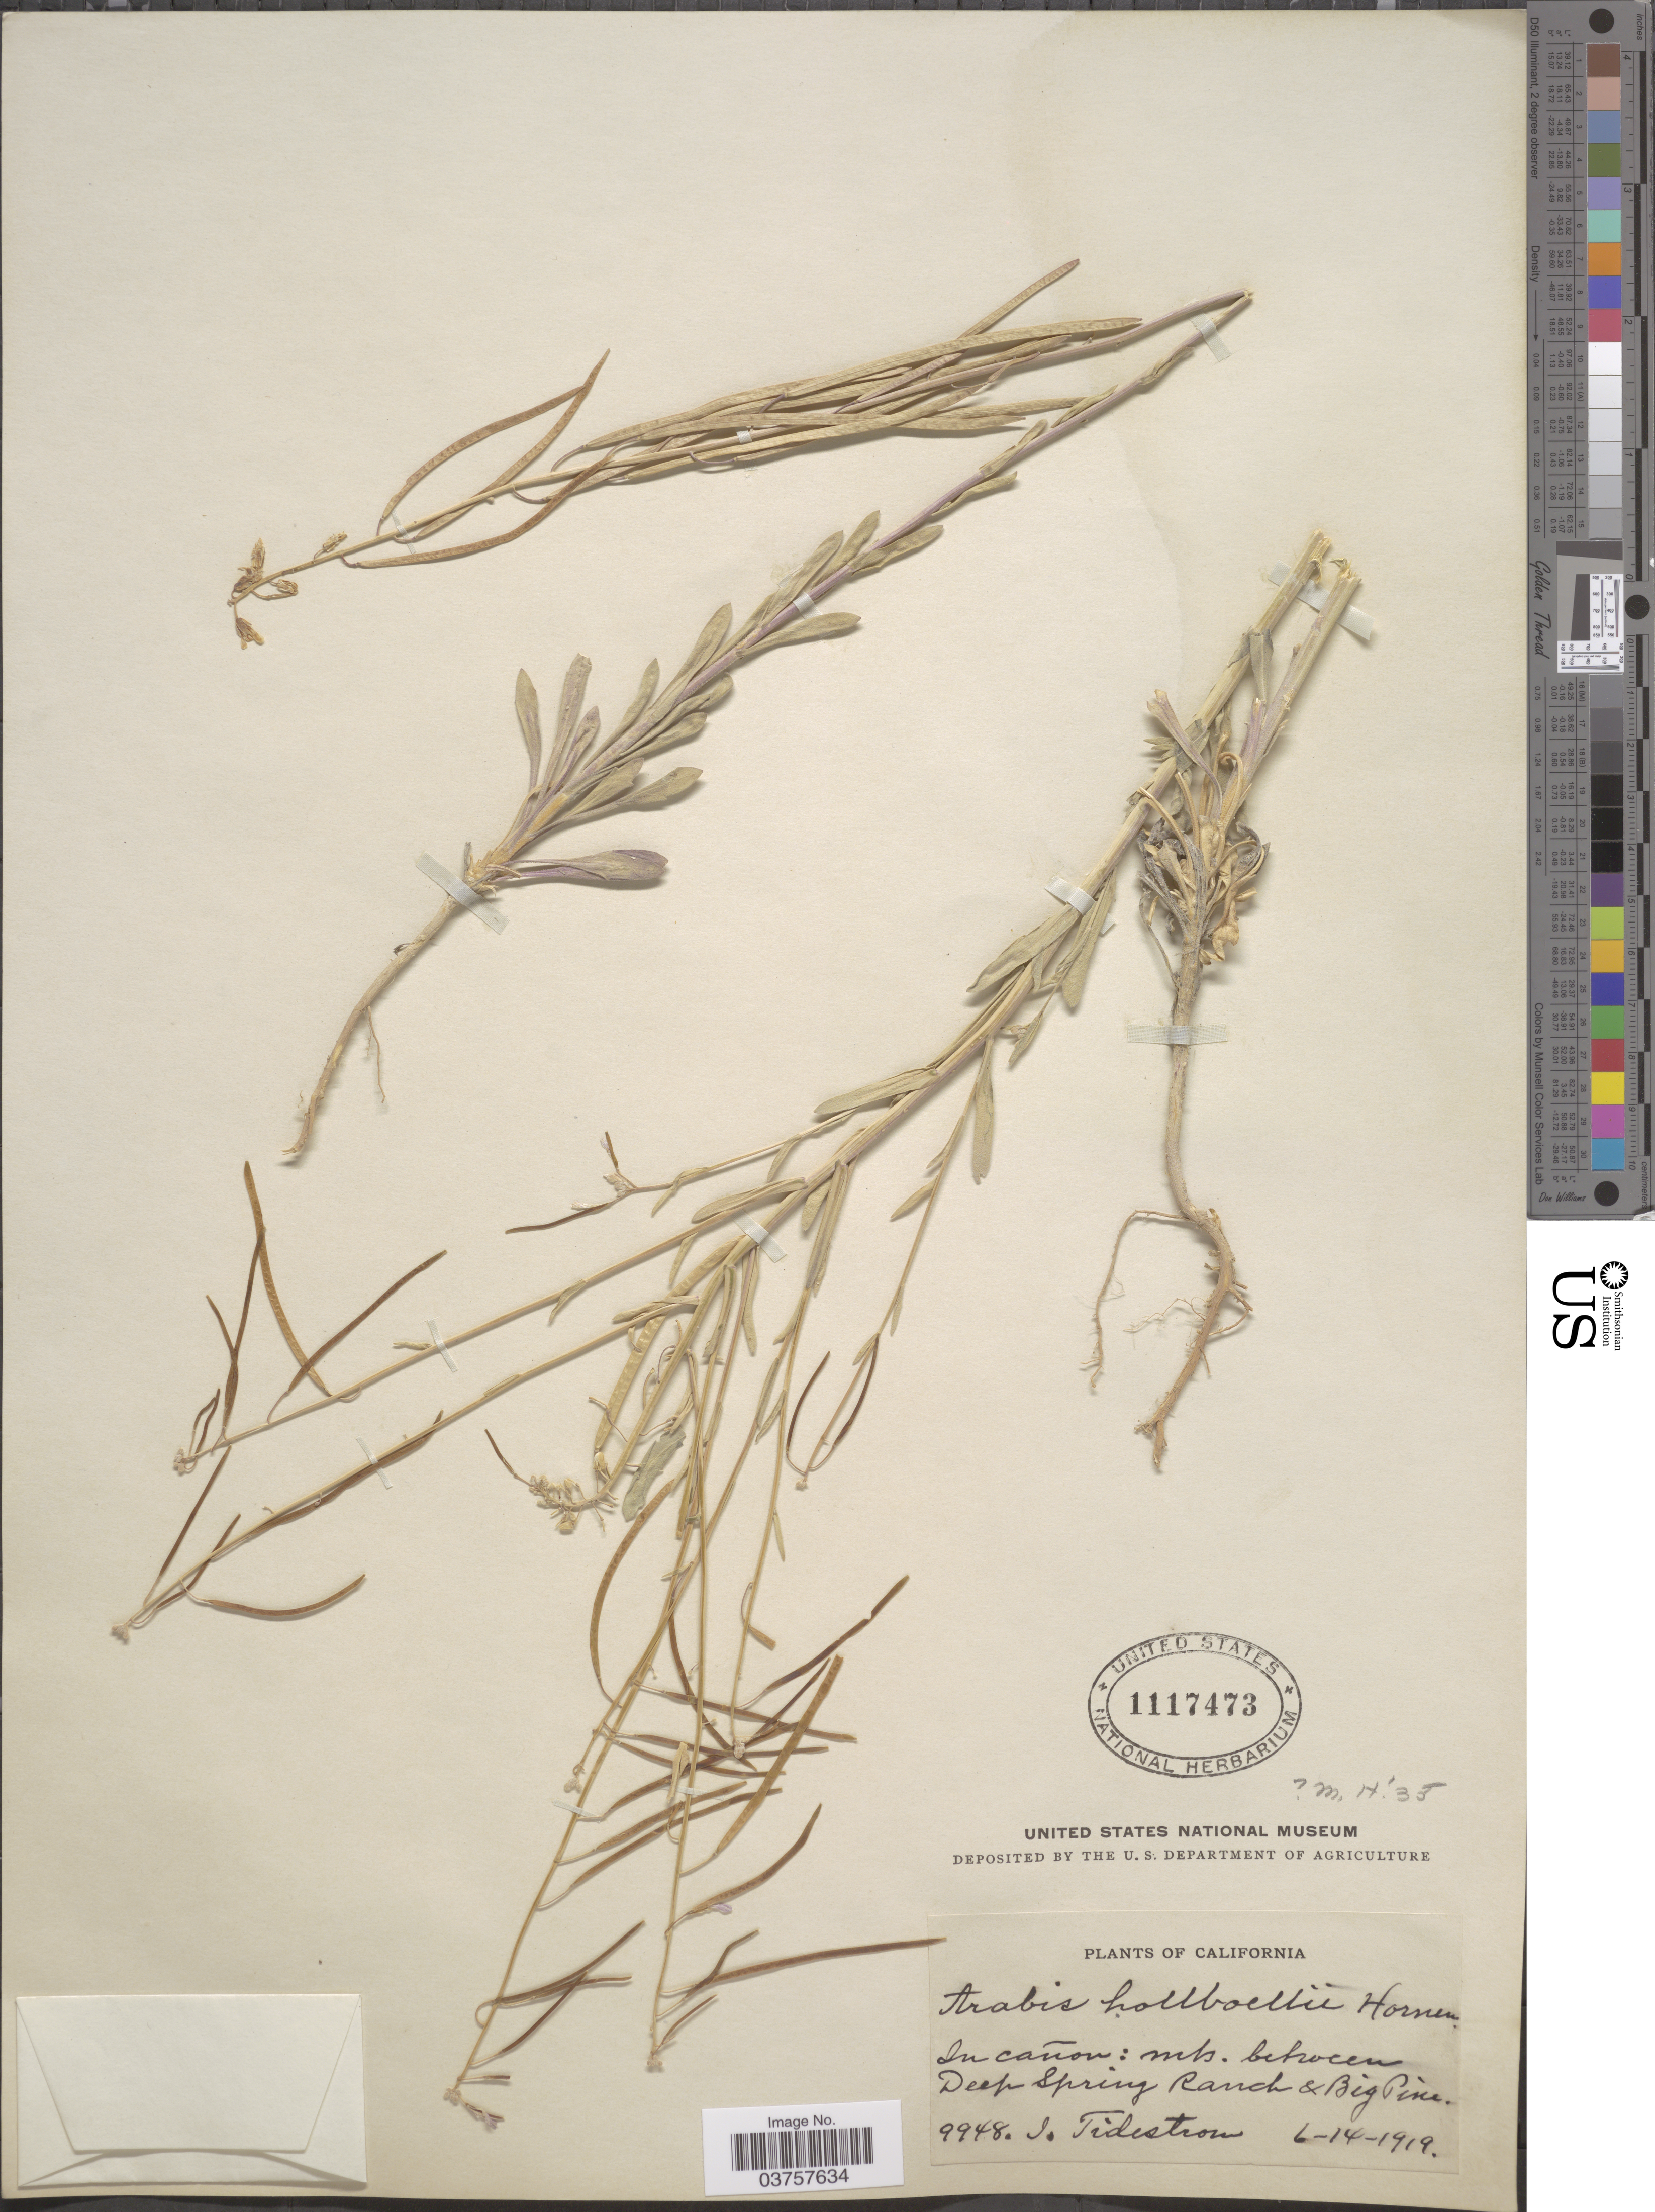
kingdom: Plantae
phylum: Tracheophyta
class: Magnoliopsida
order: Brassicales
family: Brassicaceae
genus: Arabis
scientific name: Arabis holboellii var. retrofracta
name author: Rydb.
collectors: I. F. Tidestrom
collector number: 9948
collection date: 1919-06-14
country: United States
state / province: California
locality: In cañon: mts. between Deep Spring Ranch & Big Pine.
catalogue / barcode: US 1117473